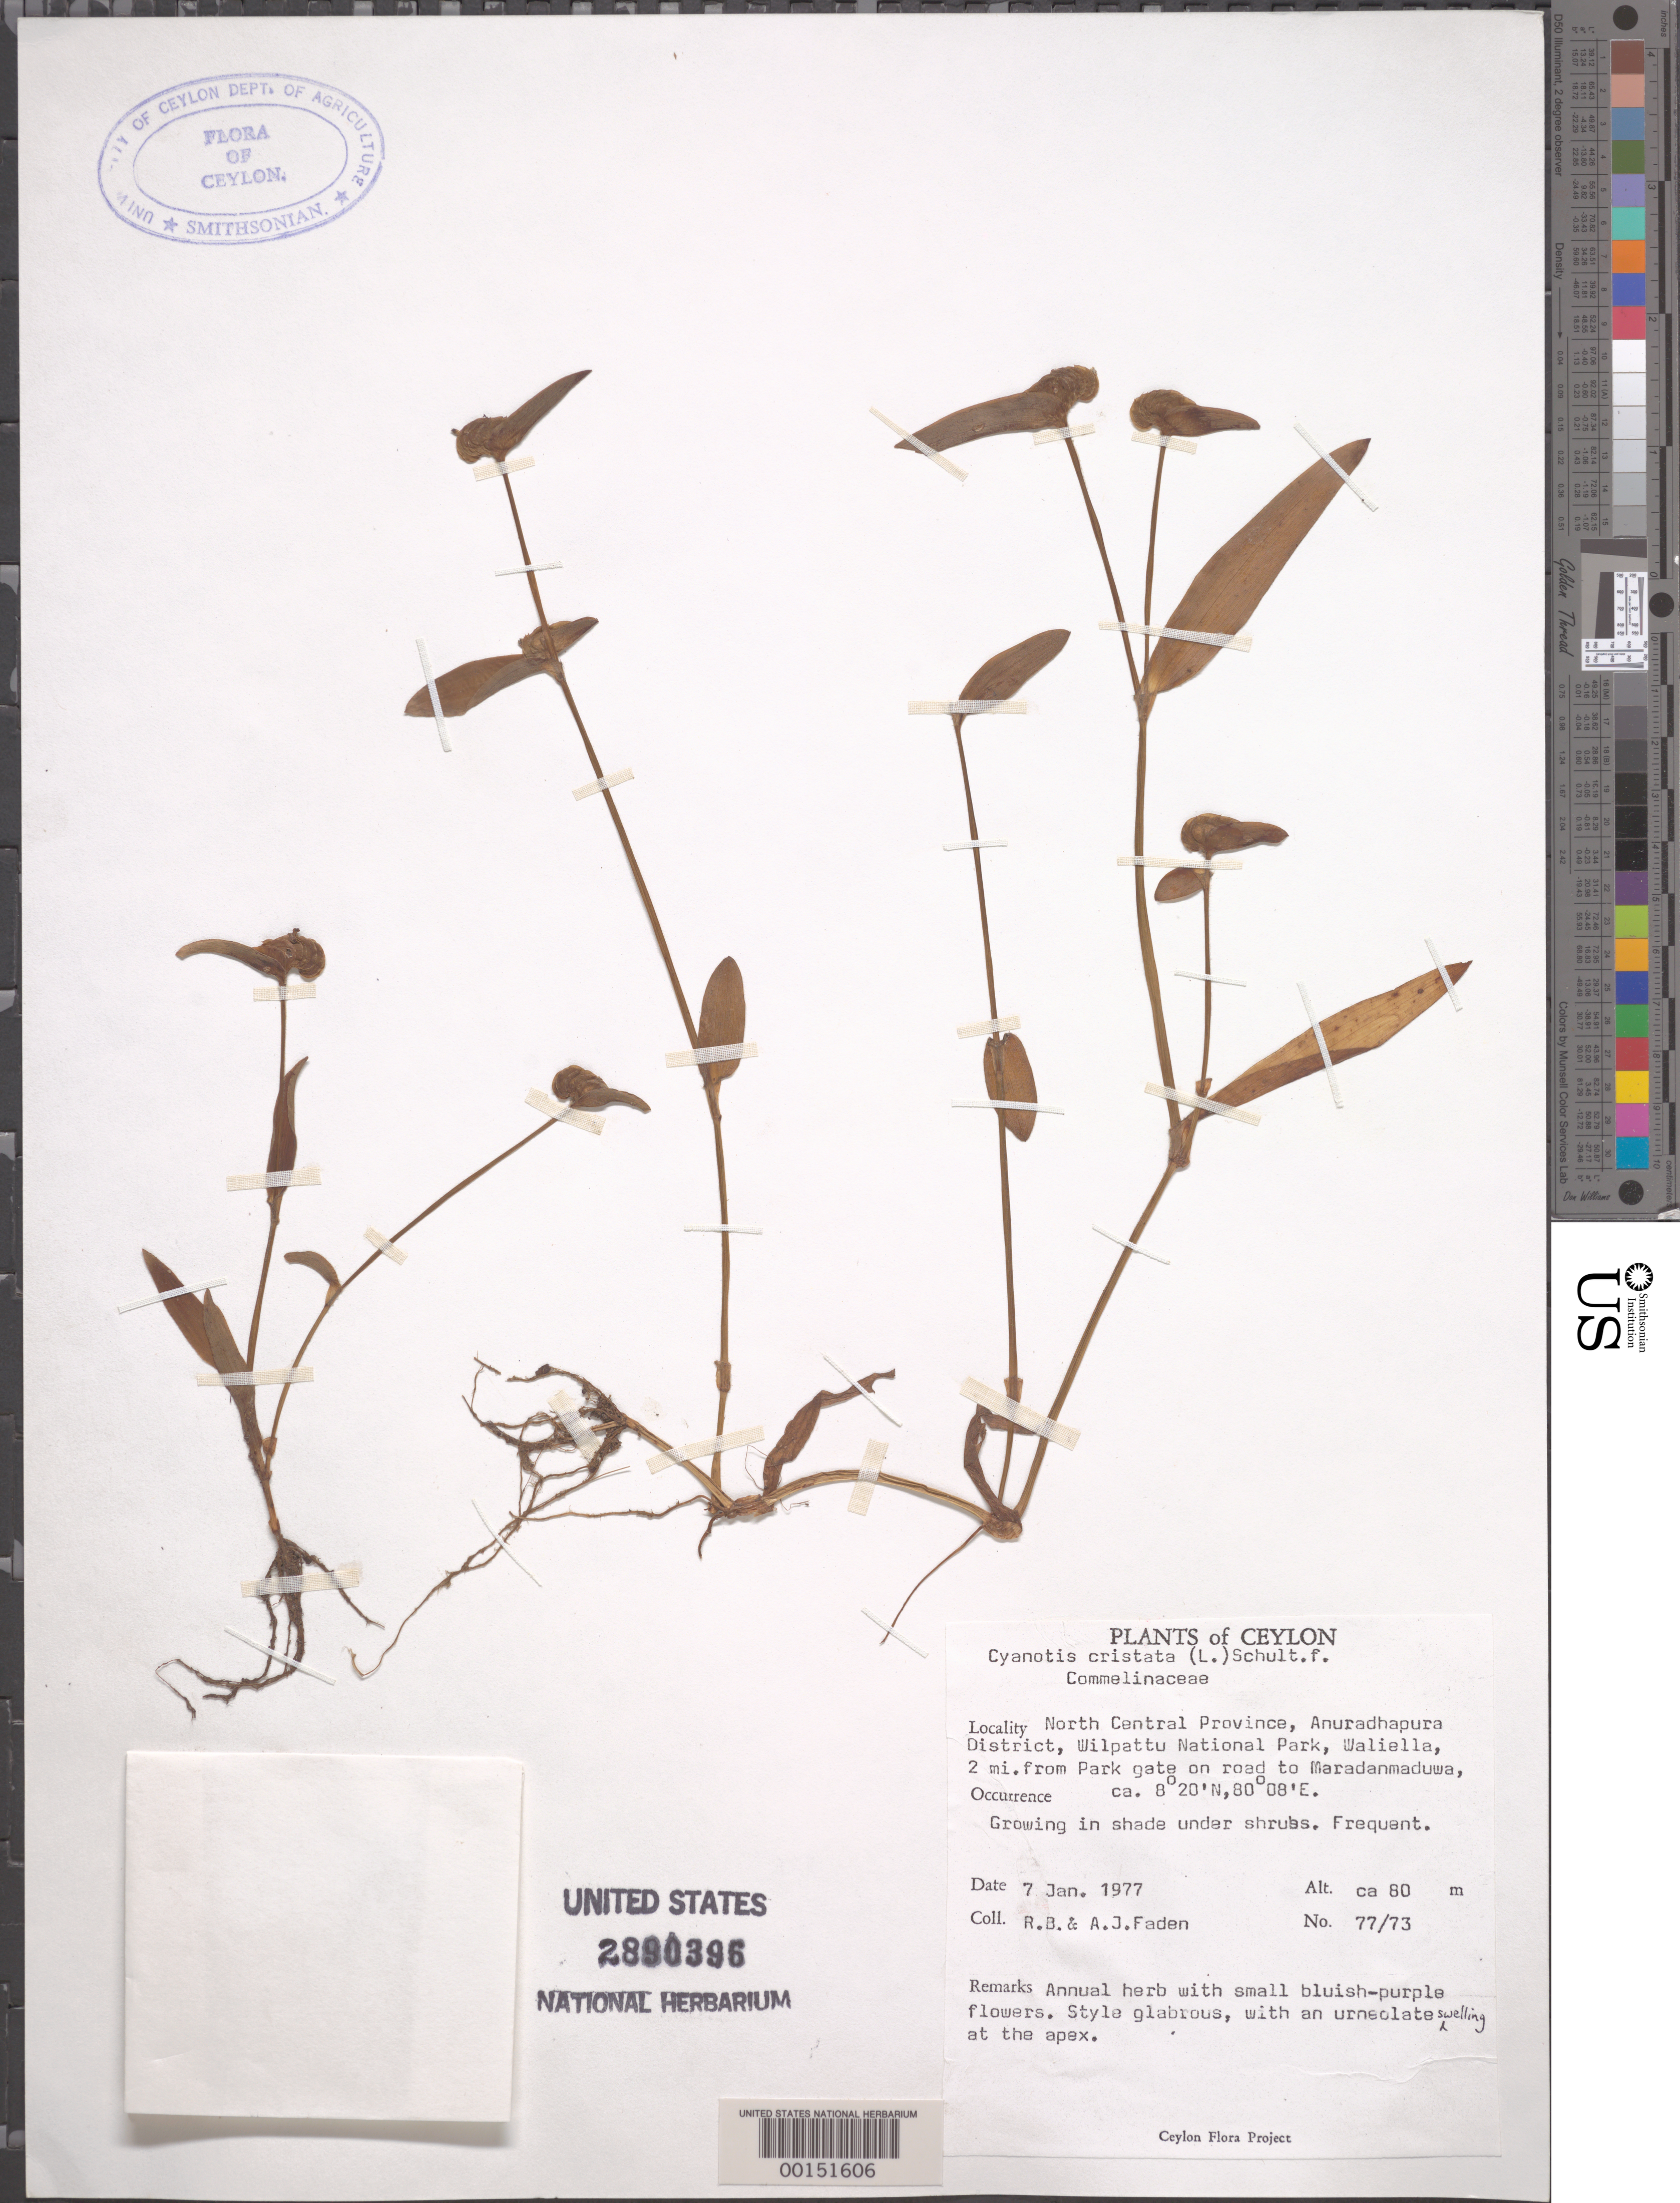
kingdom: Plantae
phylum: Tracheophyta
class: Liliopsida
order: Commelinales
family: Commelinaceae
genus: Cyanotis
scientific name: Cyanotis cristata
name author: (L.) D. Don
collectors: R. B. Faden & A. J. Faden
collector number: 77/73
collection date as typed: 07 Jan 1977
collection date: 1977-01-07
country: Sri Lanka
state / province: North Central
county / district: Anuradhapura Dist.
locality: Wilpattu national park; waliella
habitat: Under shade of shrubs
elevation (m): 80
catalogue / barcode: US 2890396